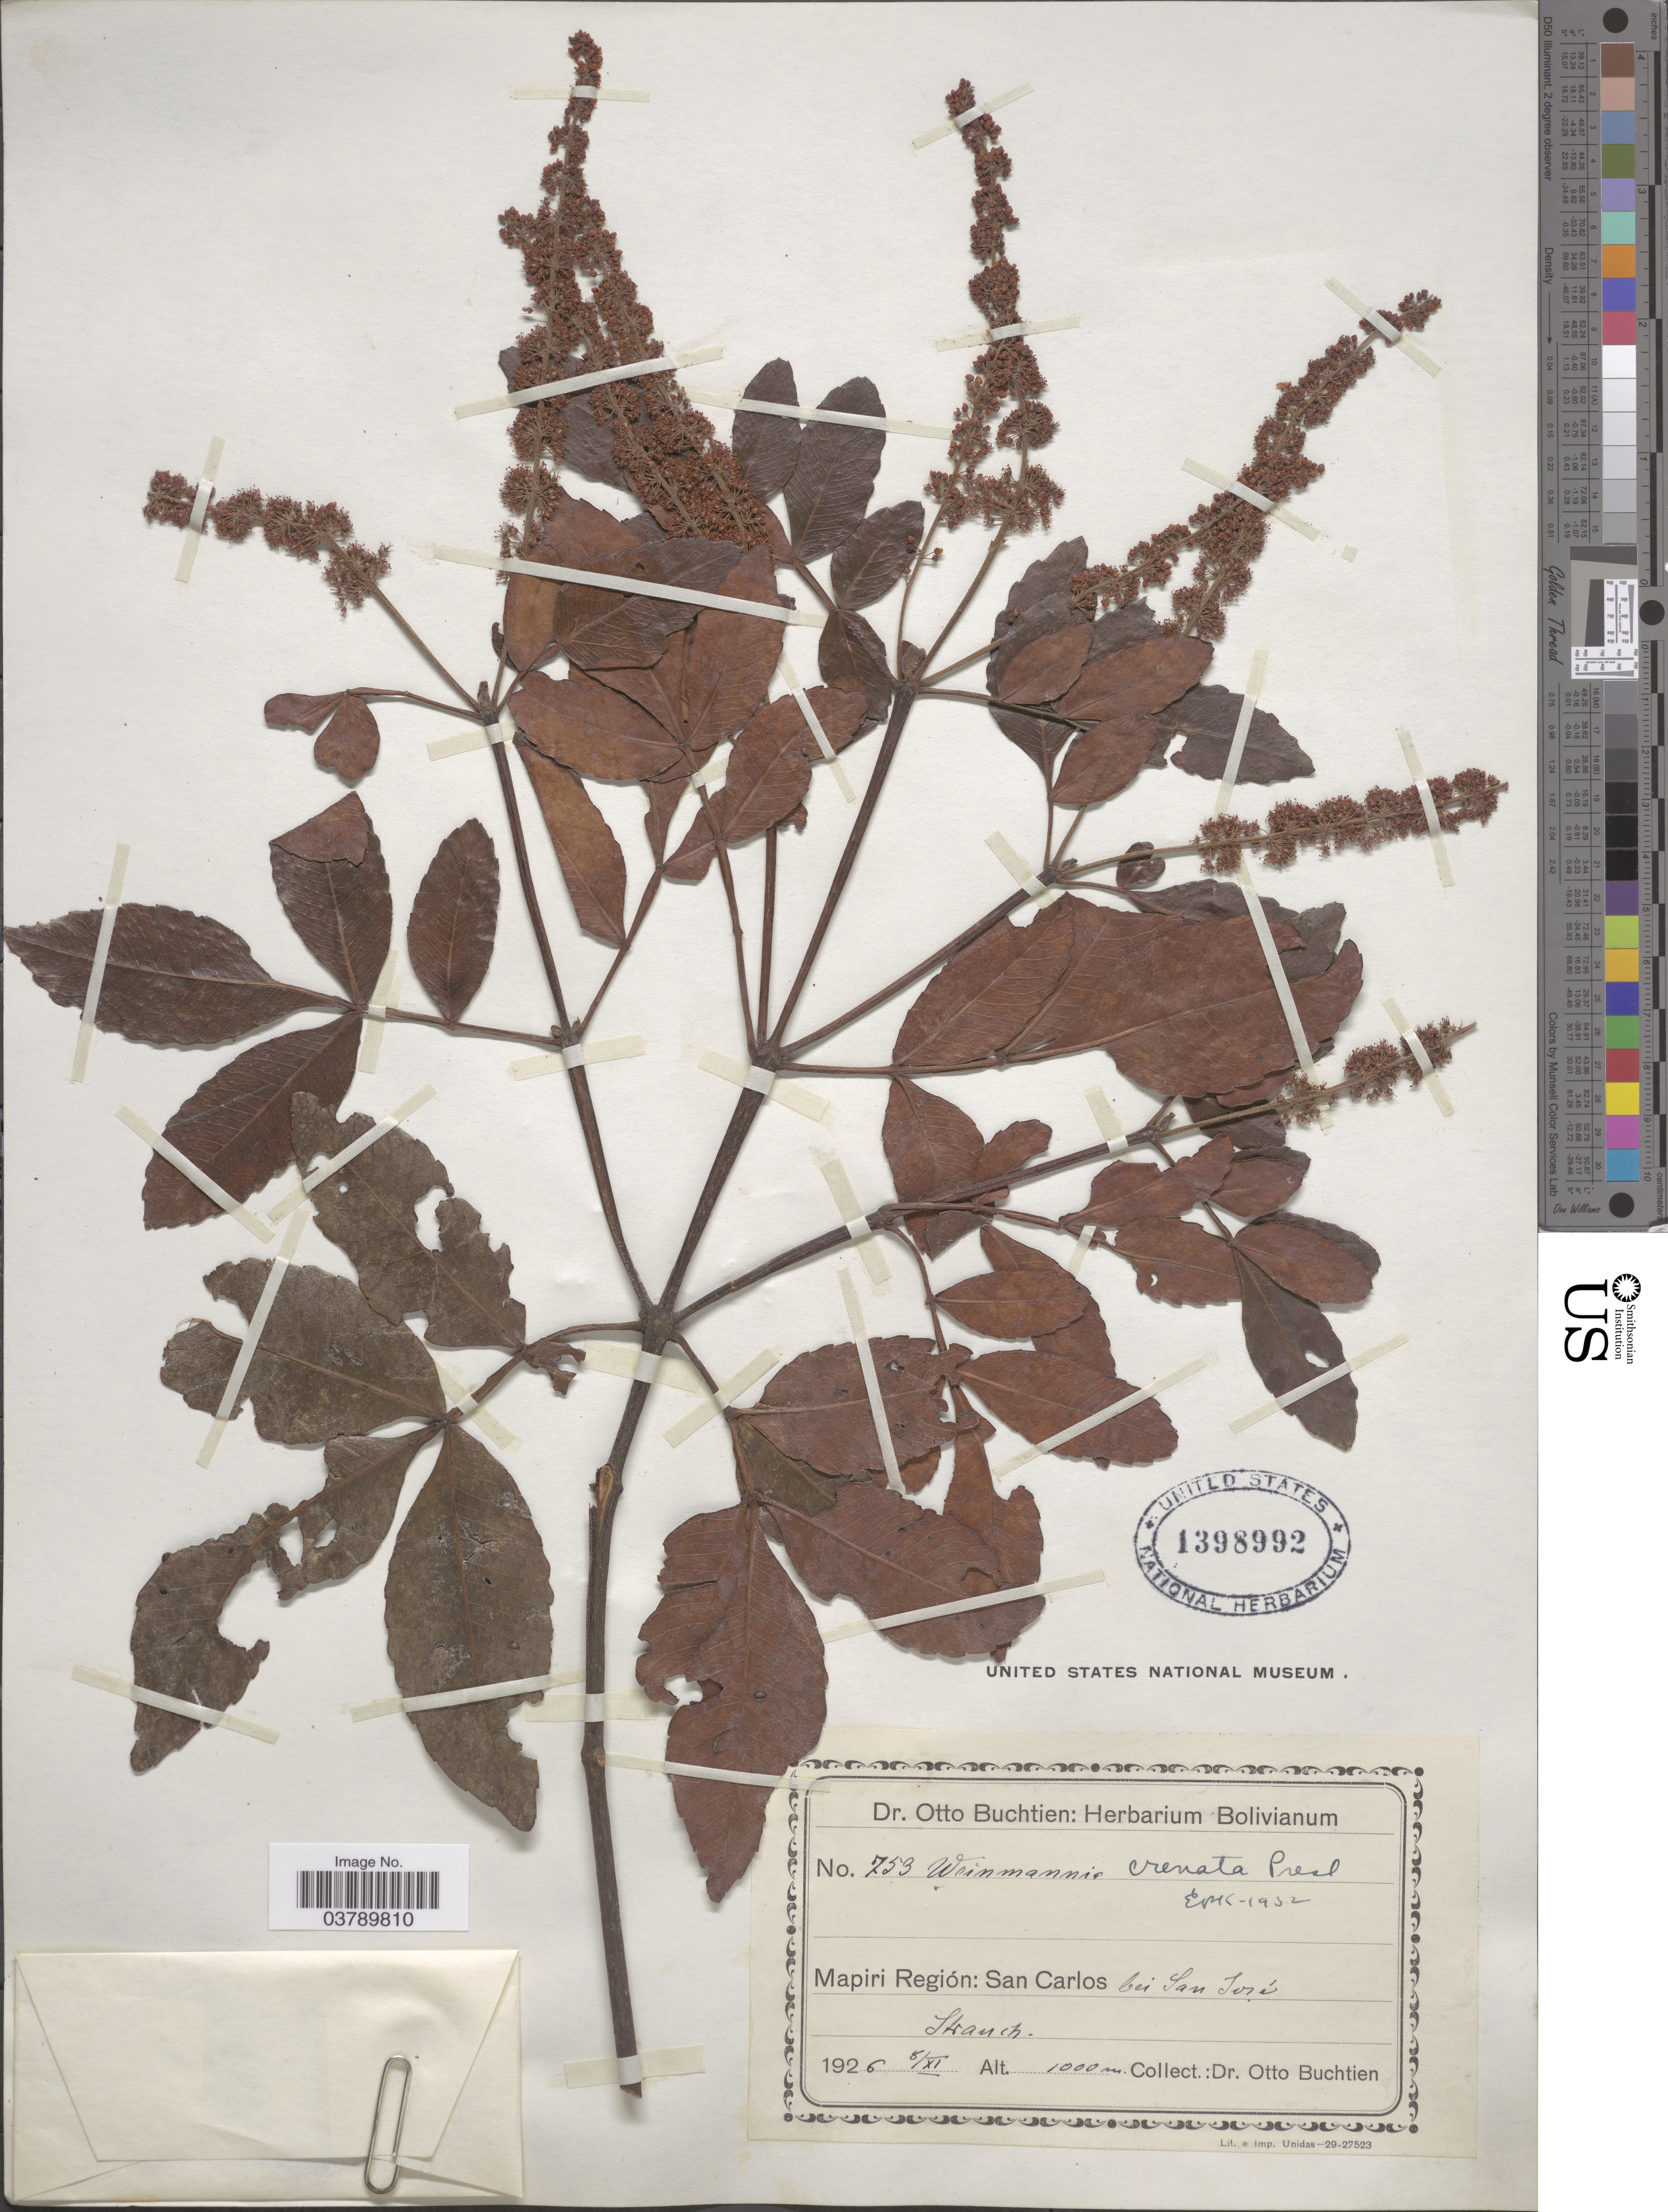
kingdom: Plantae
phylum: Tracheophyta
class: Magnoliopsida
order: Oxalidales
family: Cunoniaceae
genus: Weinmannia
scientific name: Weinmannia sorbifolia var. crenata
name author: Kunth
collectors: O. Buchtien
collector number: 753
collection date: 1926-11-08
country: Bolivia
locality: Mapiri Región: San Carlos bei San José.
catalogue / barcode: US 1398992